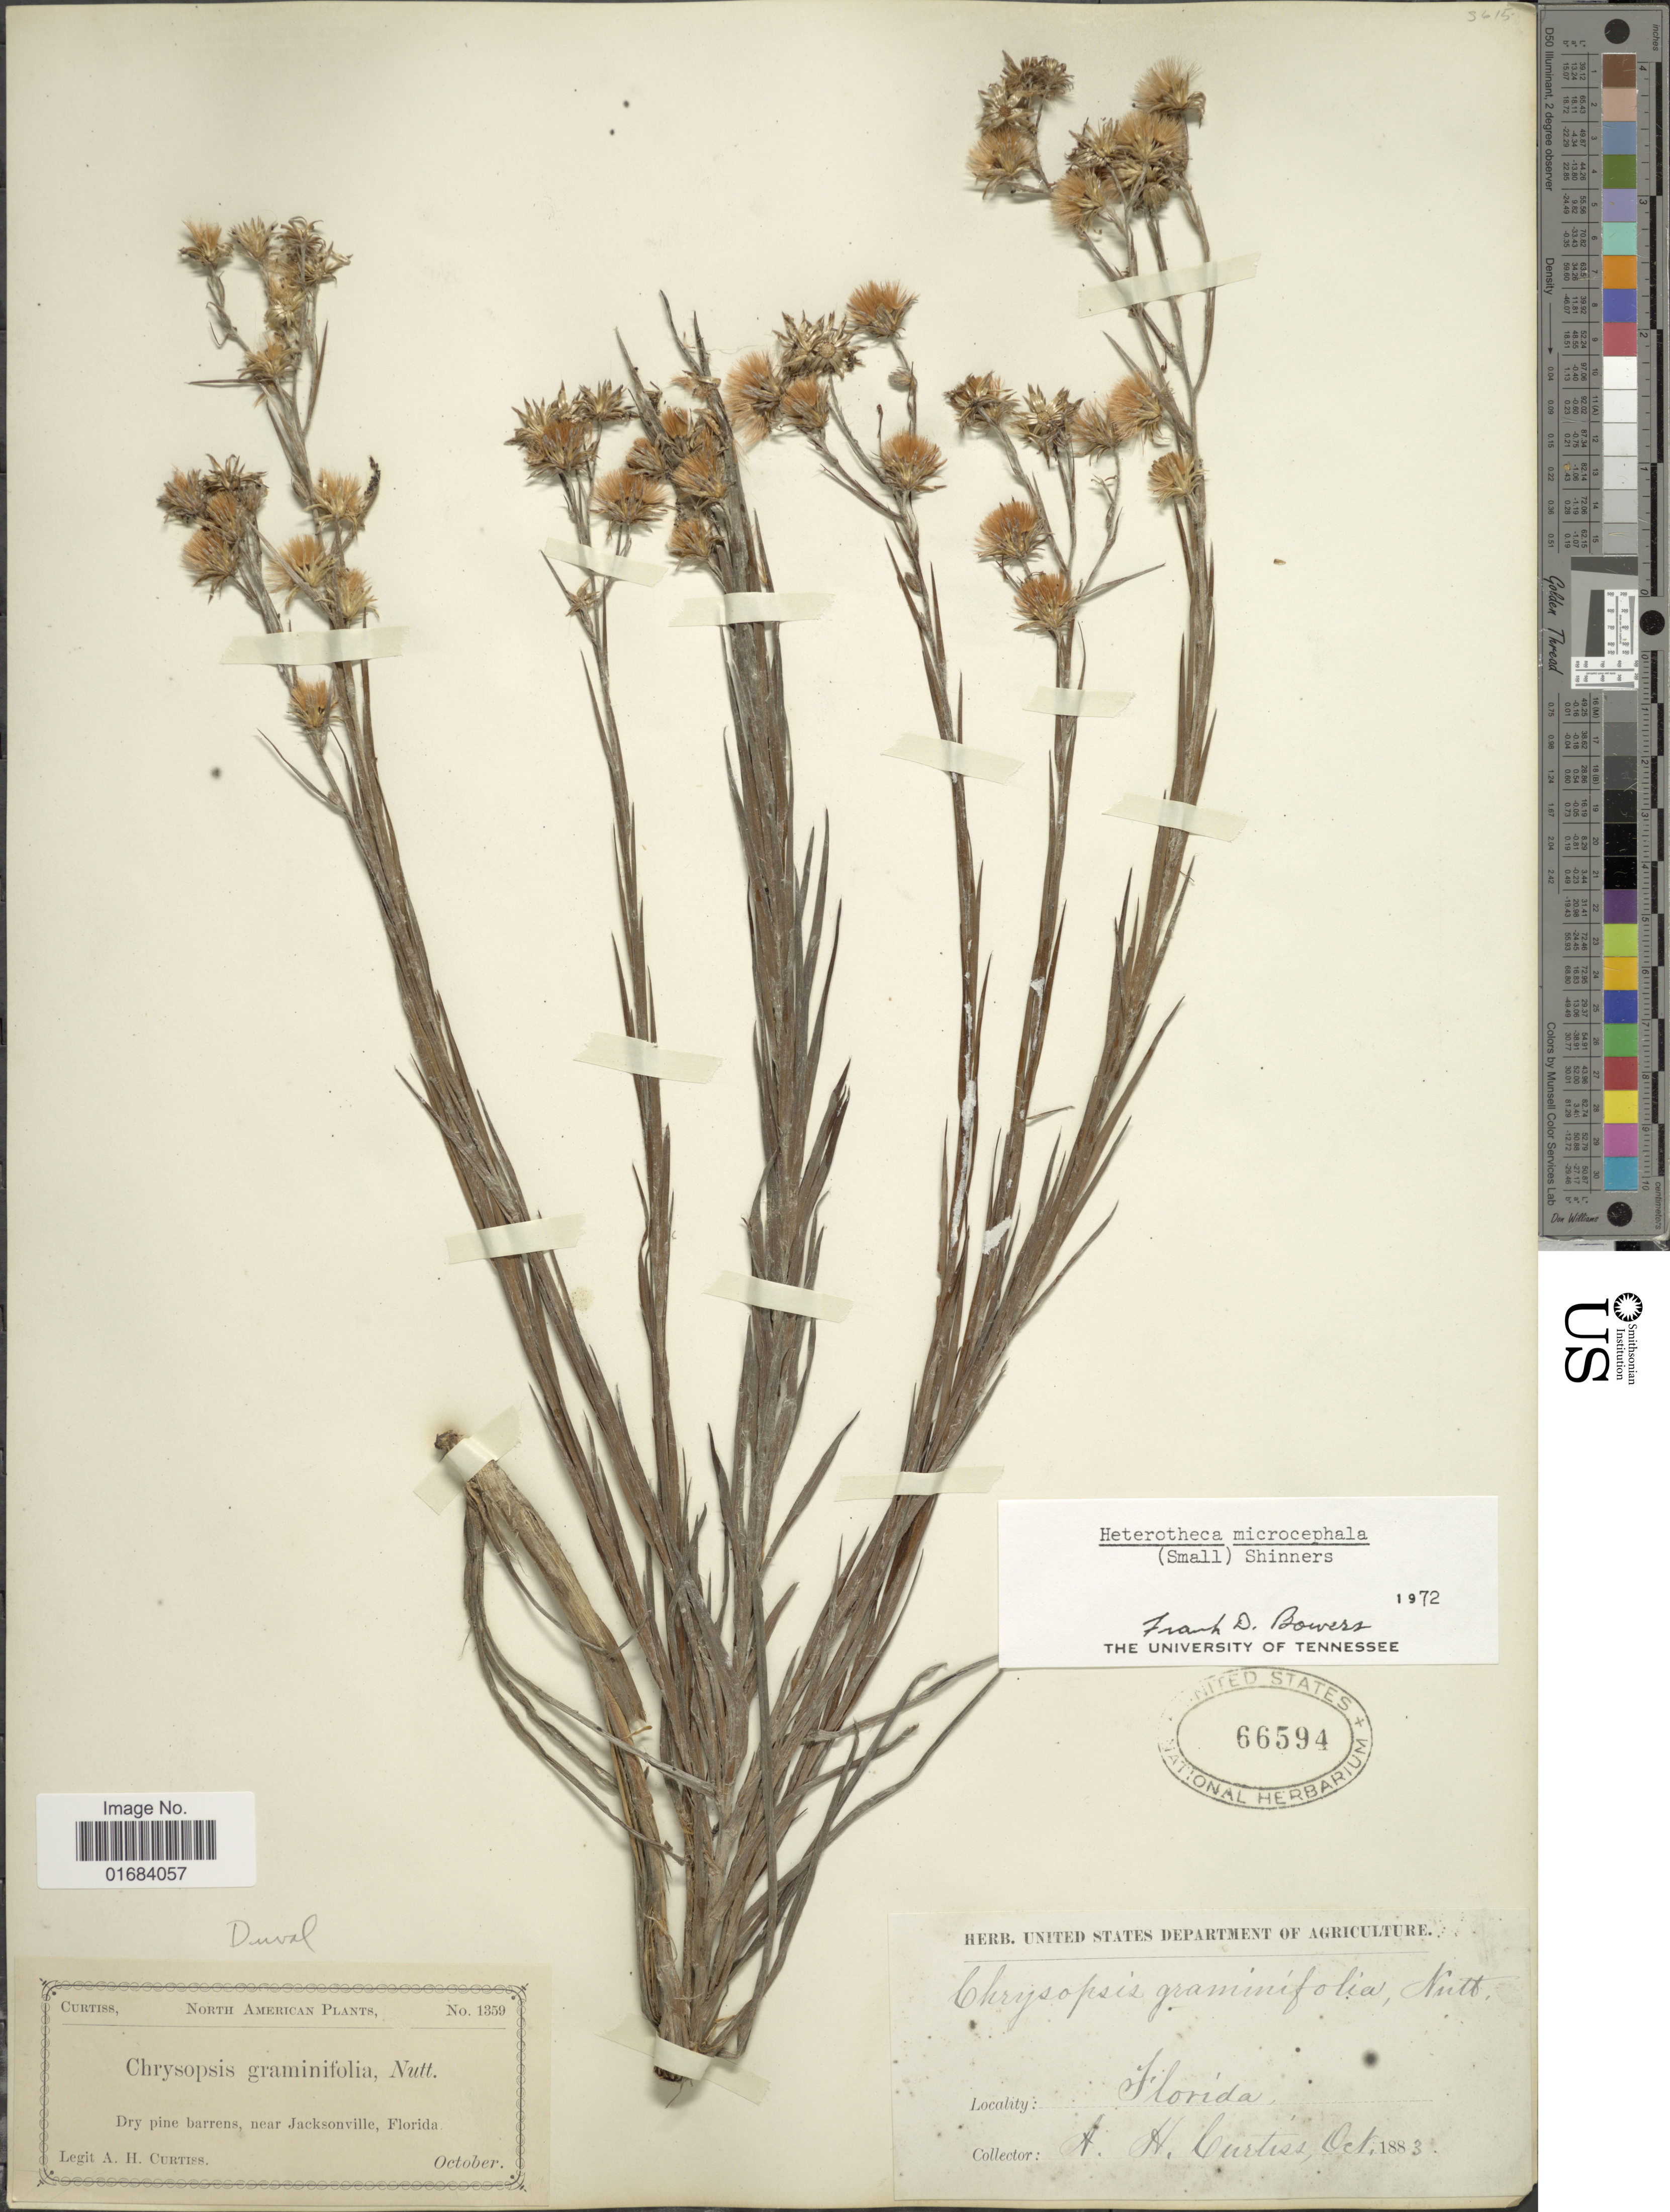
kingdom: Plantae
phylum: Tracheophyta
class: Magnoliopsida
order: Asterales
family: Asteraceae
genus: Pityopsis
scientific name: Pityopsis microcephala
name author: Small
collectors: A. H. Curtiss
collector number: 1359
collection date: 1883-10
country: United States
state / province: Florida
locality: Dry pine barrens, near Jacksonville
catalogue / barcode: US 66594